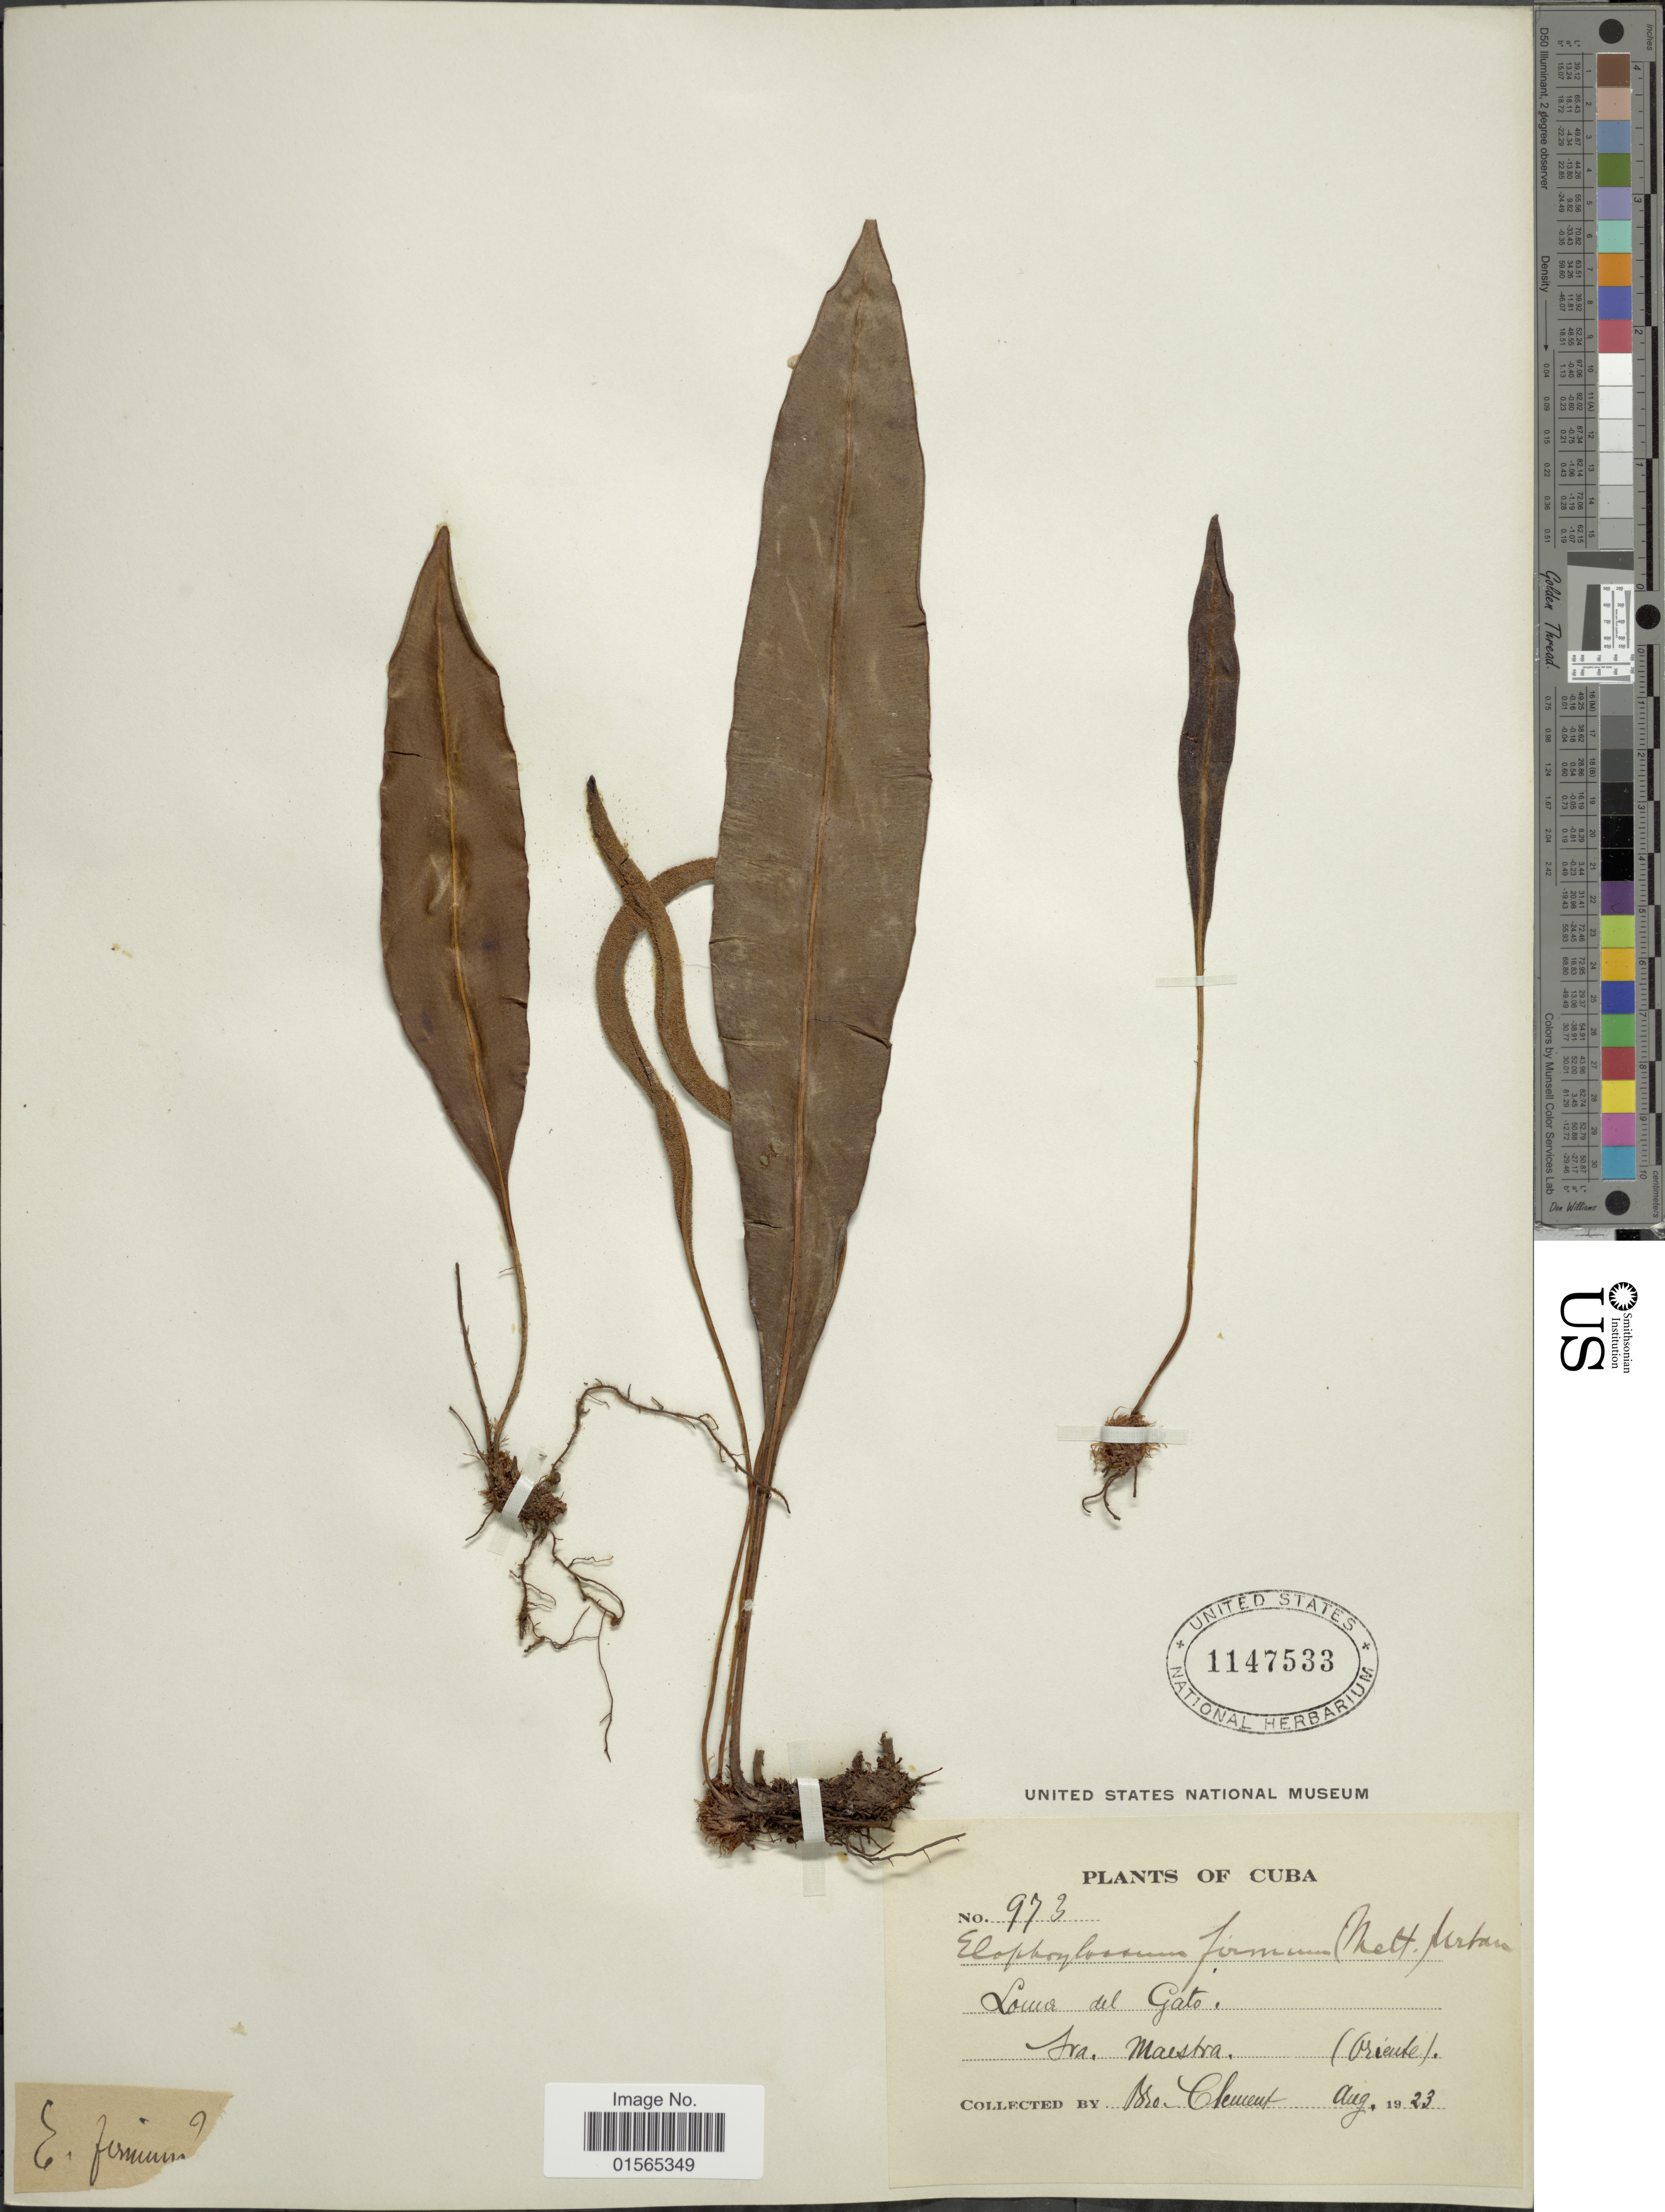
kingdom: Plantae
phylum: Tracheophyta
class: Polypodiopsida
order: Polypodiales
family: Dryopteridaceae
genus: Elaphoglossum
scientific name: Elaphoglossum firmum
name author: (Mett.) Urb.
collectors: B. Clement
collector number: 973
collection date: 1923-08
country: Cuba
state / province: Oriente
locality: Loma del Gato, Sra. Maestra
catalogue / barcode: US 1147533